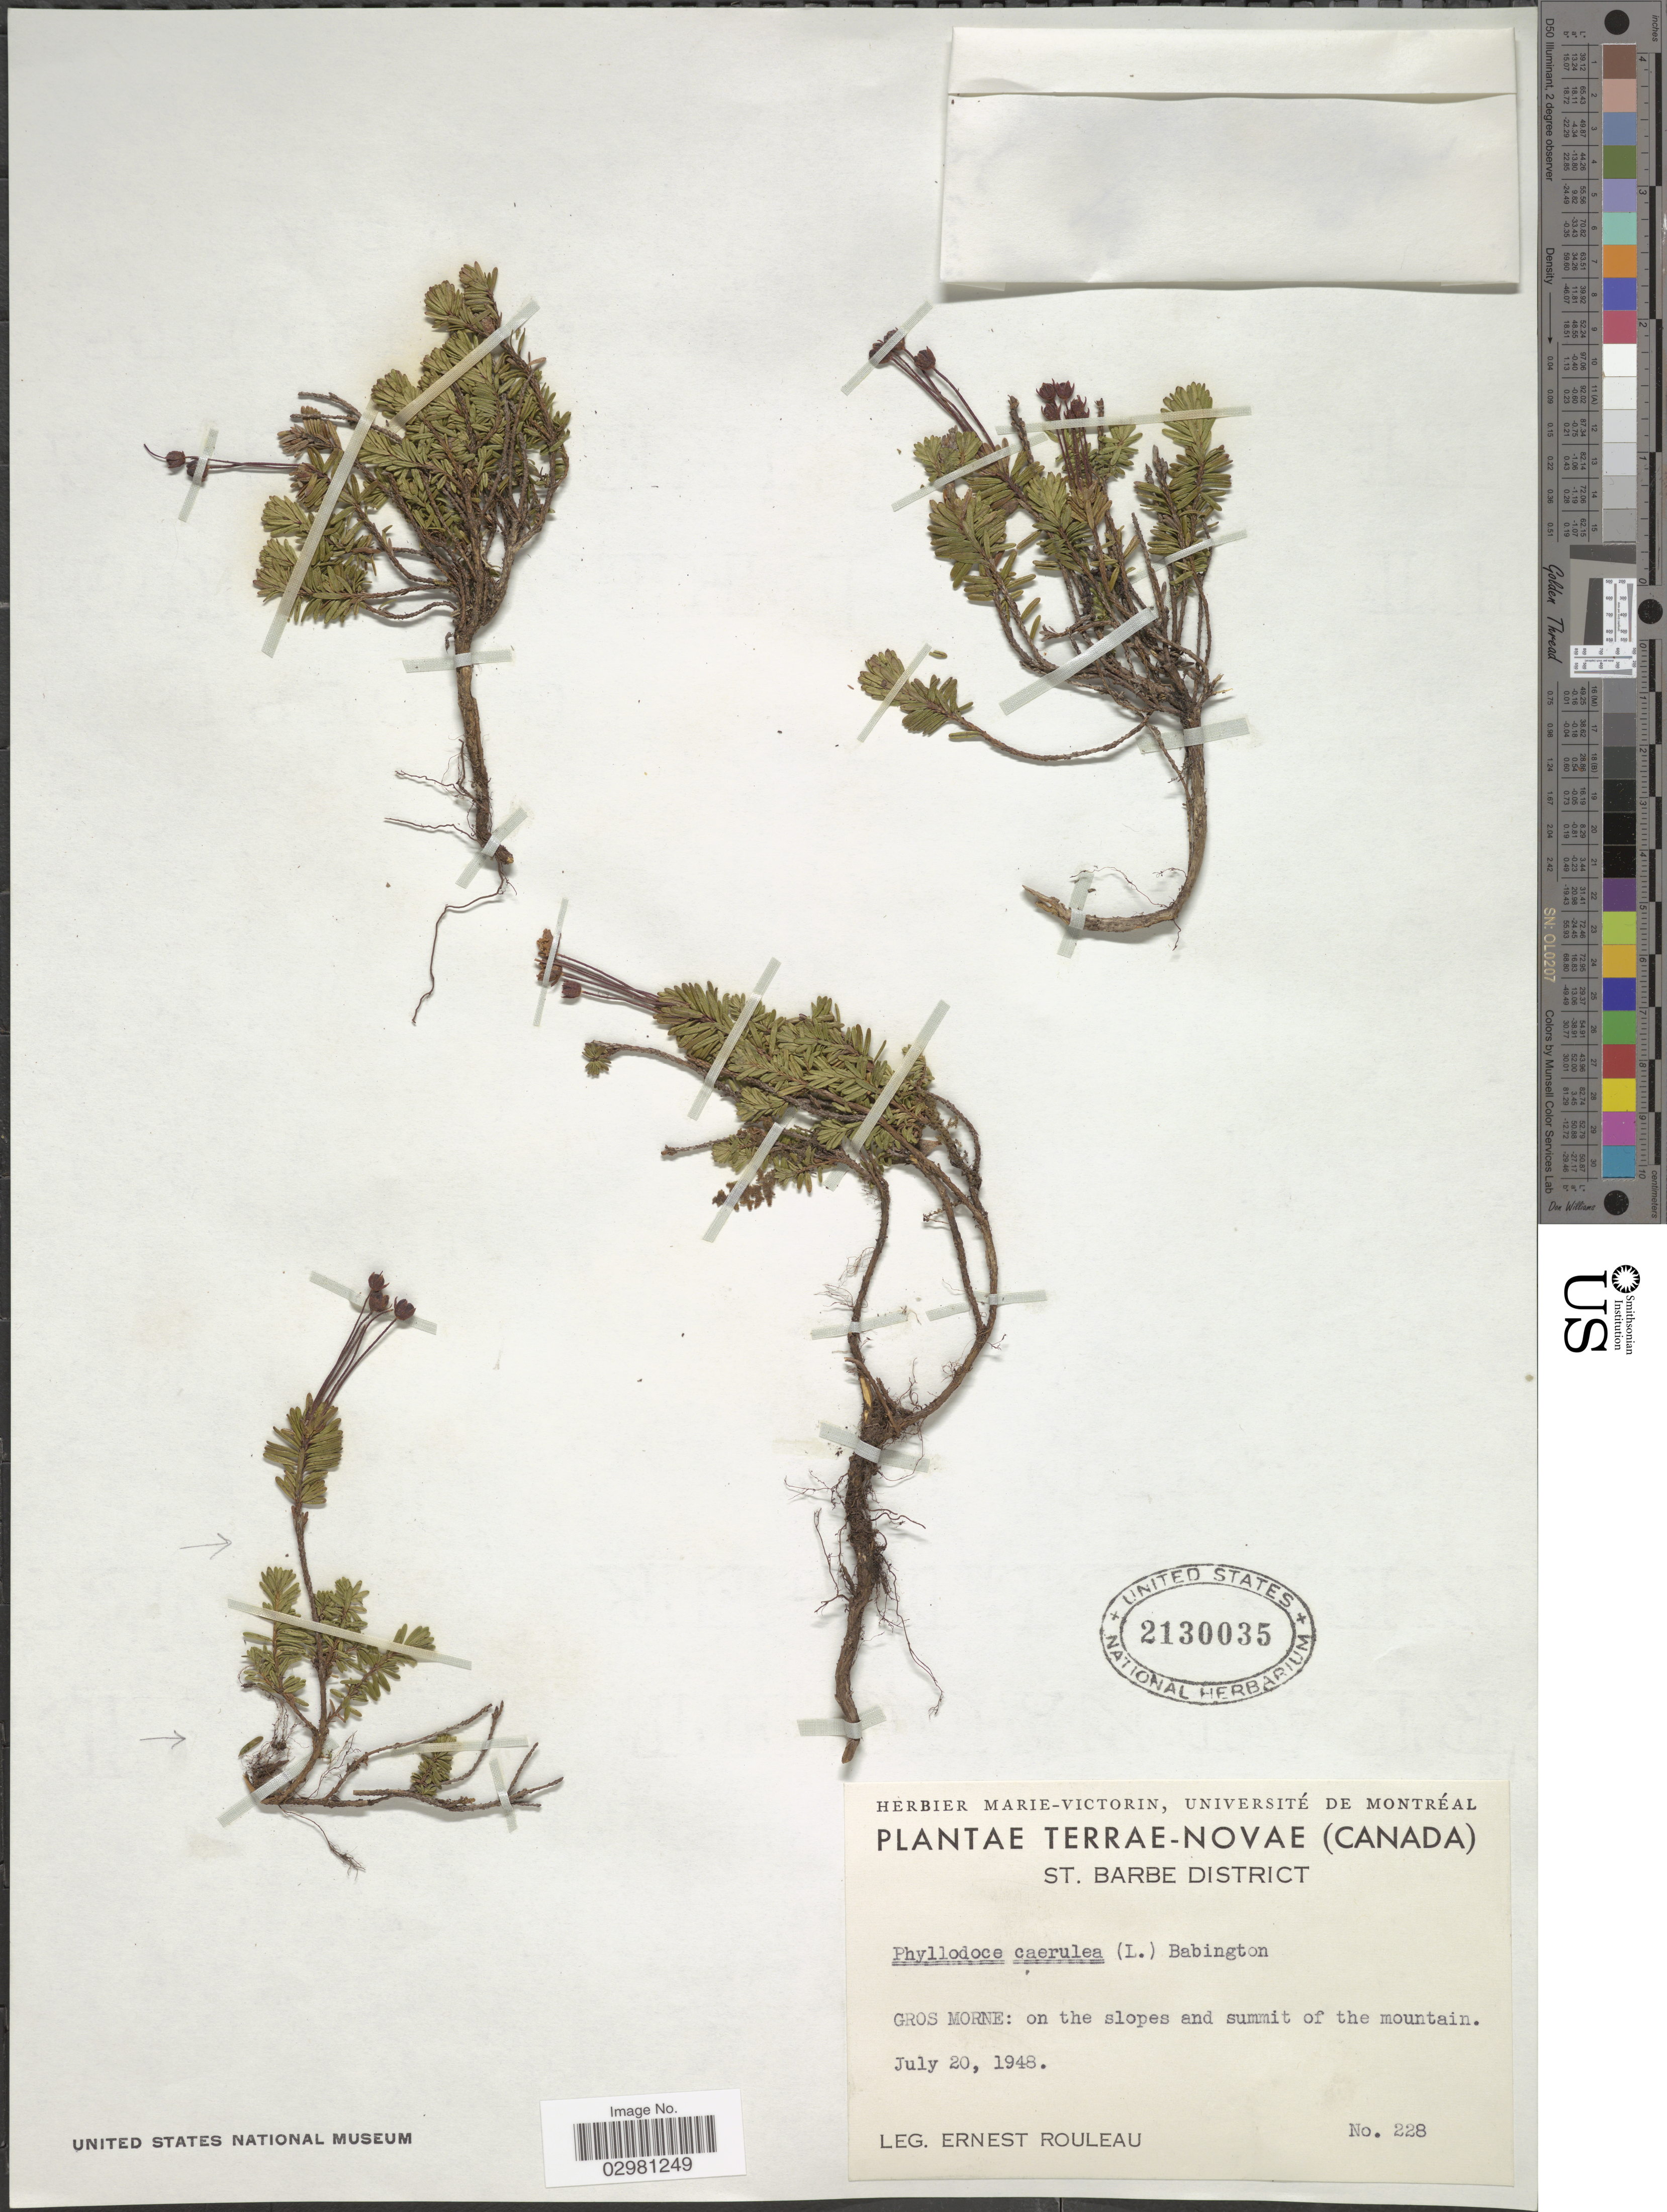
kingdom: Plantae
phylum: Tracheophyta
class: Magnoliopsida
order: Ericales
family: Ericaceae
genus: Phyllodoce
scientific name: Phyllodoce caerulea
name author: (L.) Bab.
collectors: E. Rouleau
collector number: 228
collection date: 1948-07-20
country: Canada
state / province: Newfoundland and Labrador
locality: Terrae-Novae, St. Barbe District, Gros Morne: on the slopes and summit of the mountain.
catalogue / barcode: US 2130035